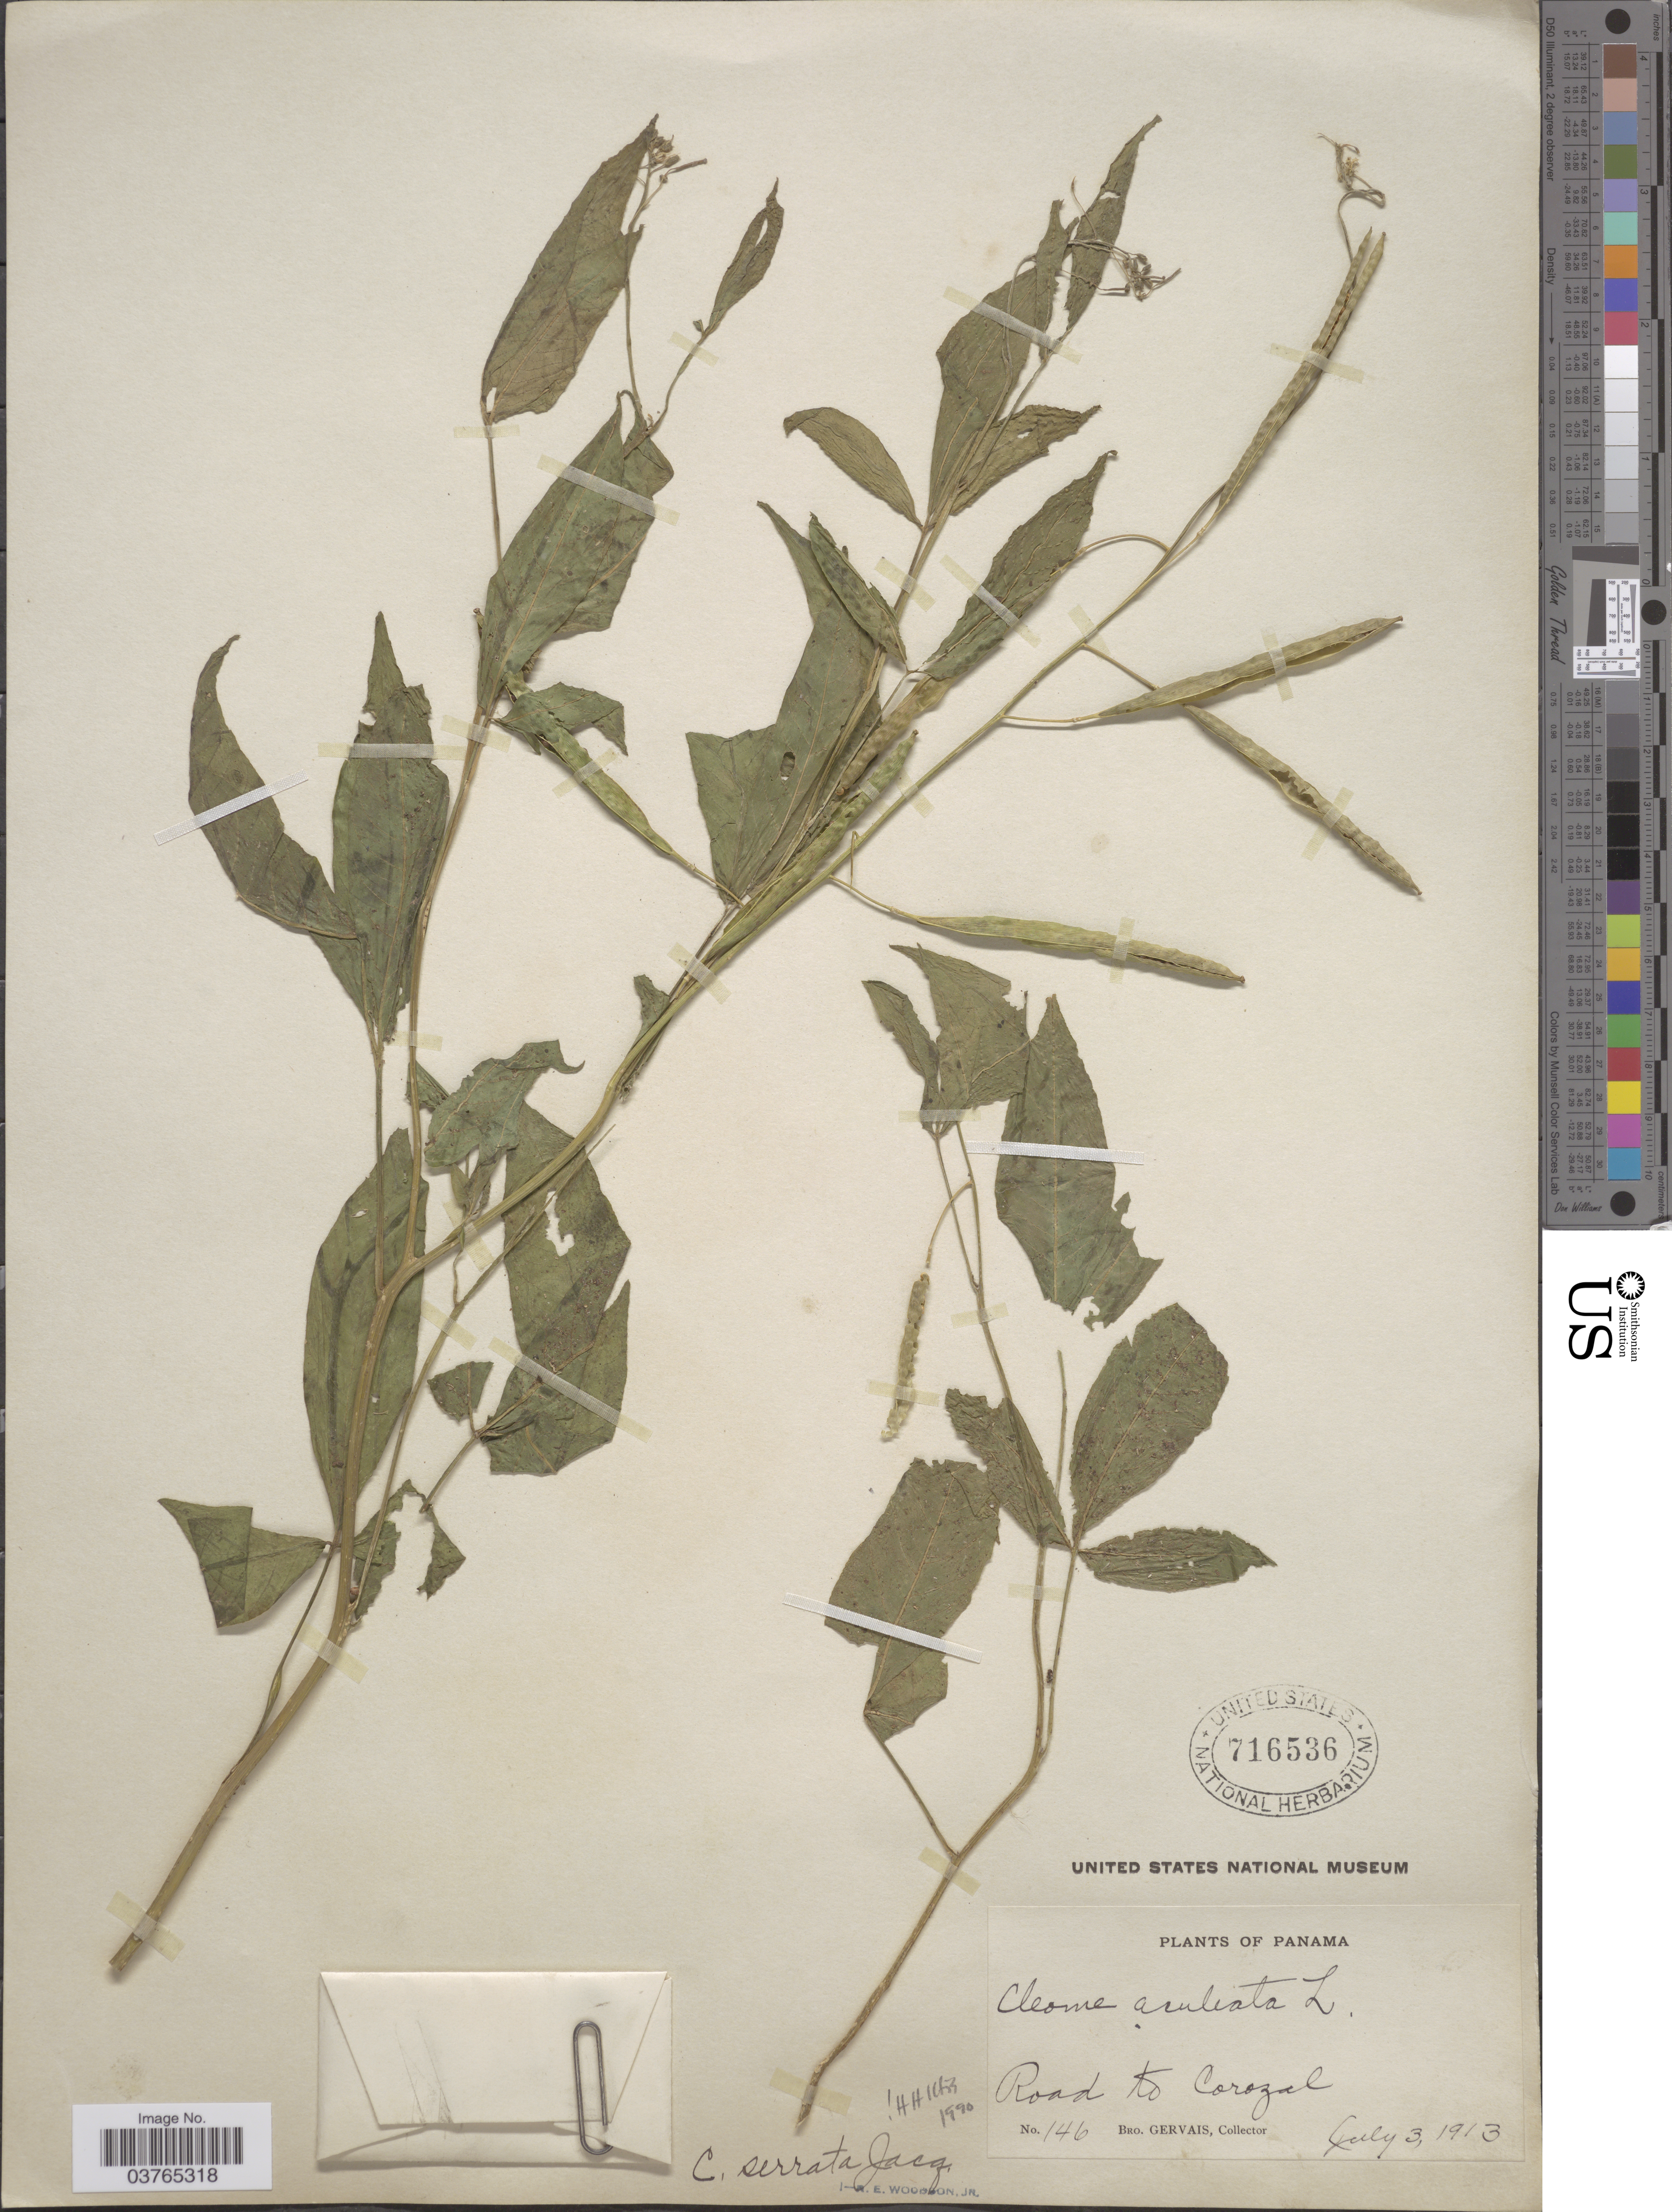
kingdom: Plantae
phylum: Tracheophyta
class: Magnoliopsida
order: Brassicales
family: Cleomaceae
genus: Cleoserrata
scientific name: Cleoserrata serrata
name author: (Jacq.) Iltis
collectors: B. Gervais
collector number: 146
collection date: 1913-07-03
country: Panama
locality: Road to Corozal.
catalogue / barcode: US 716536